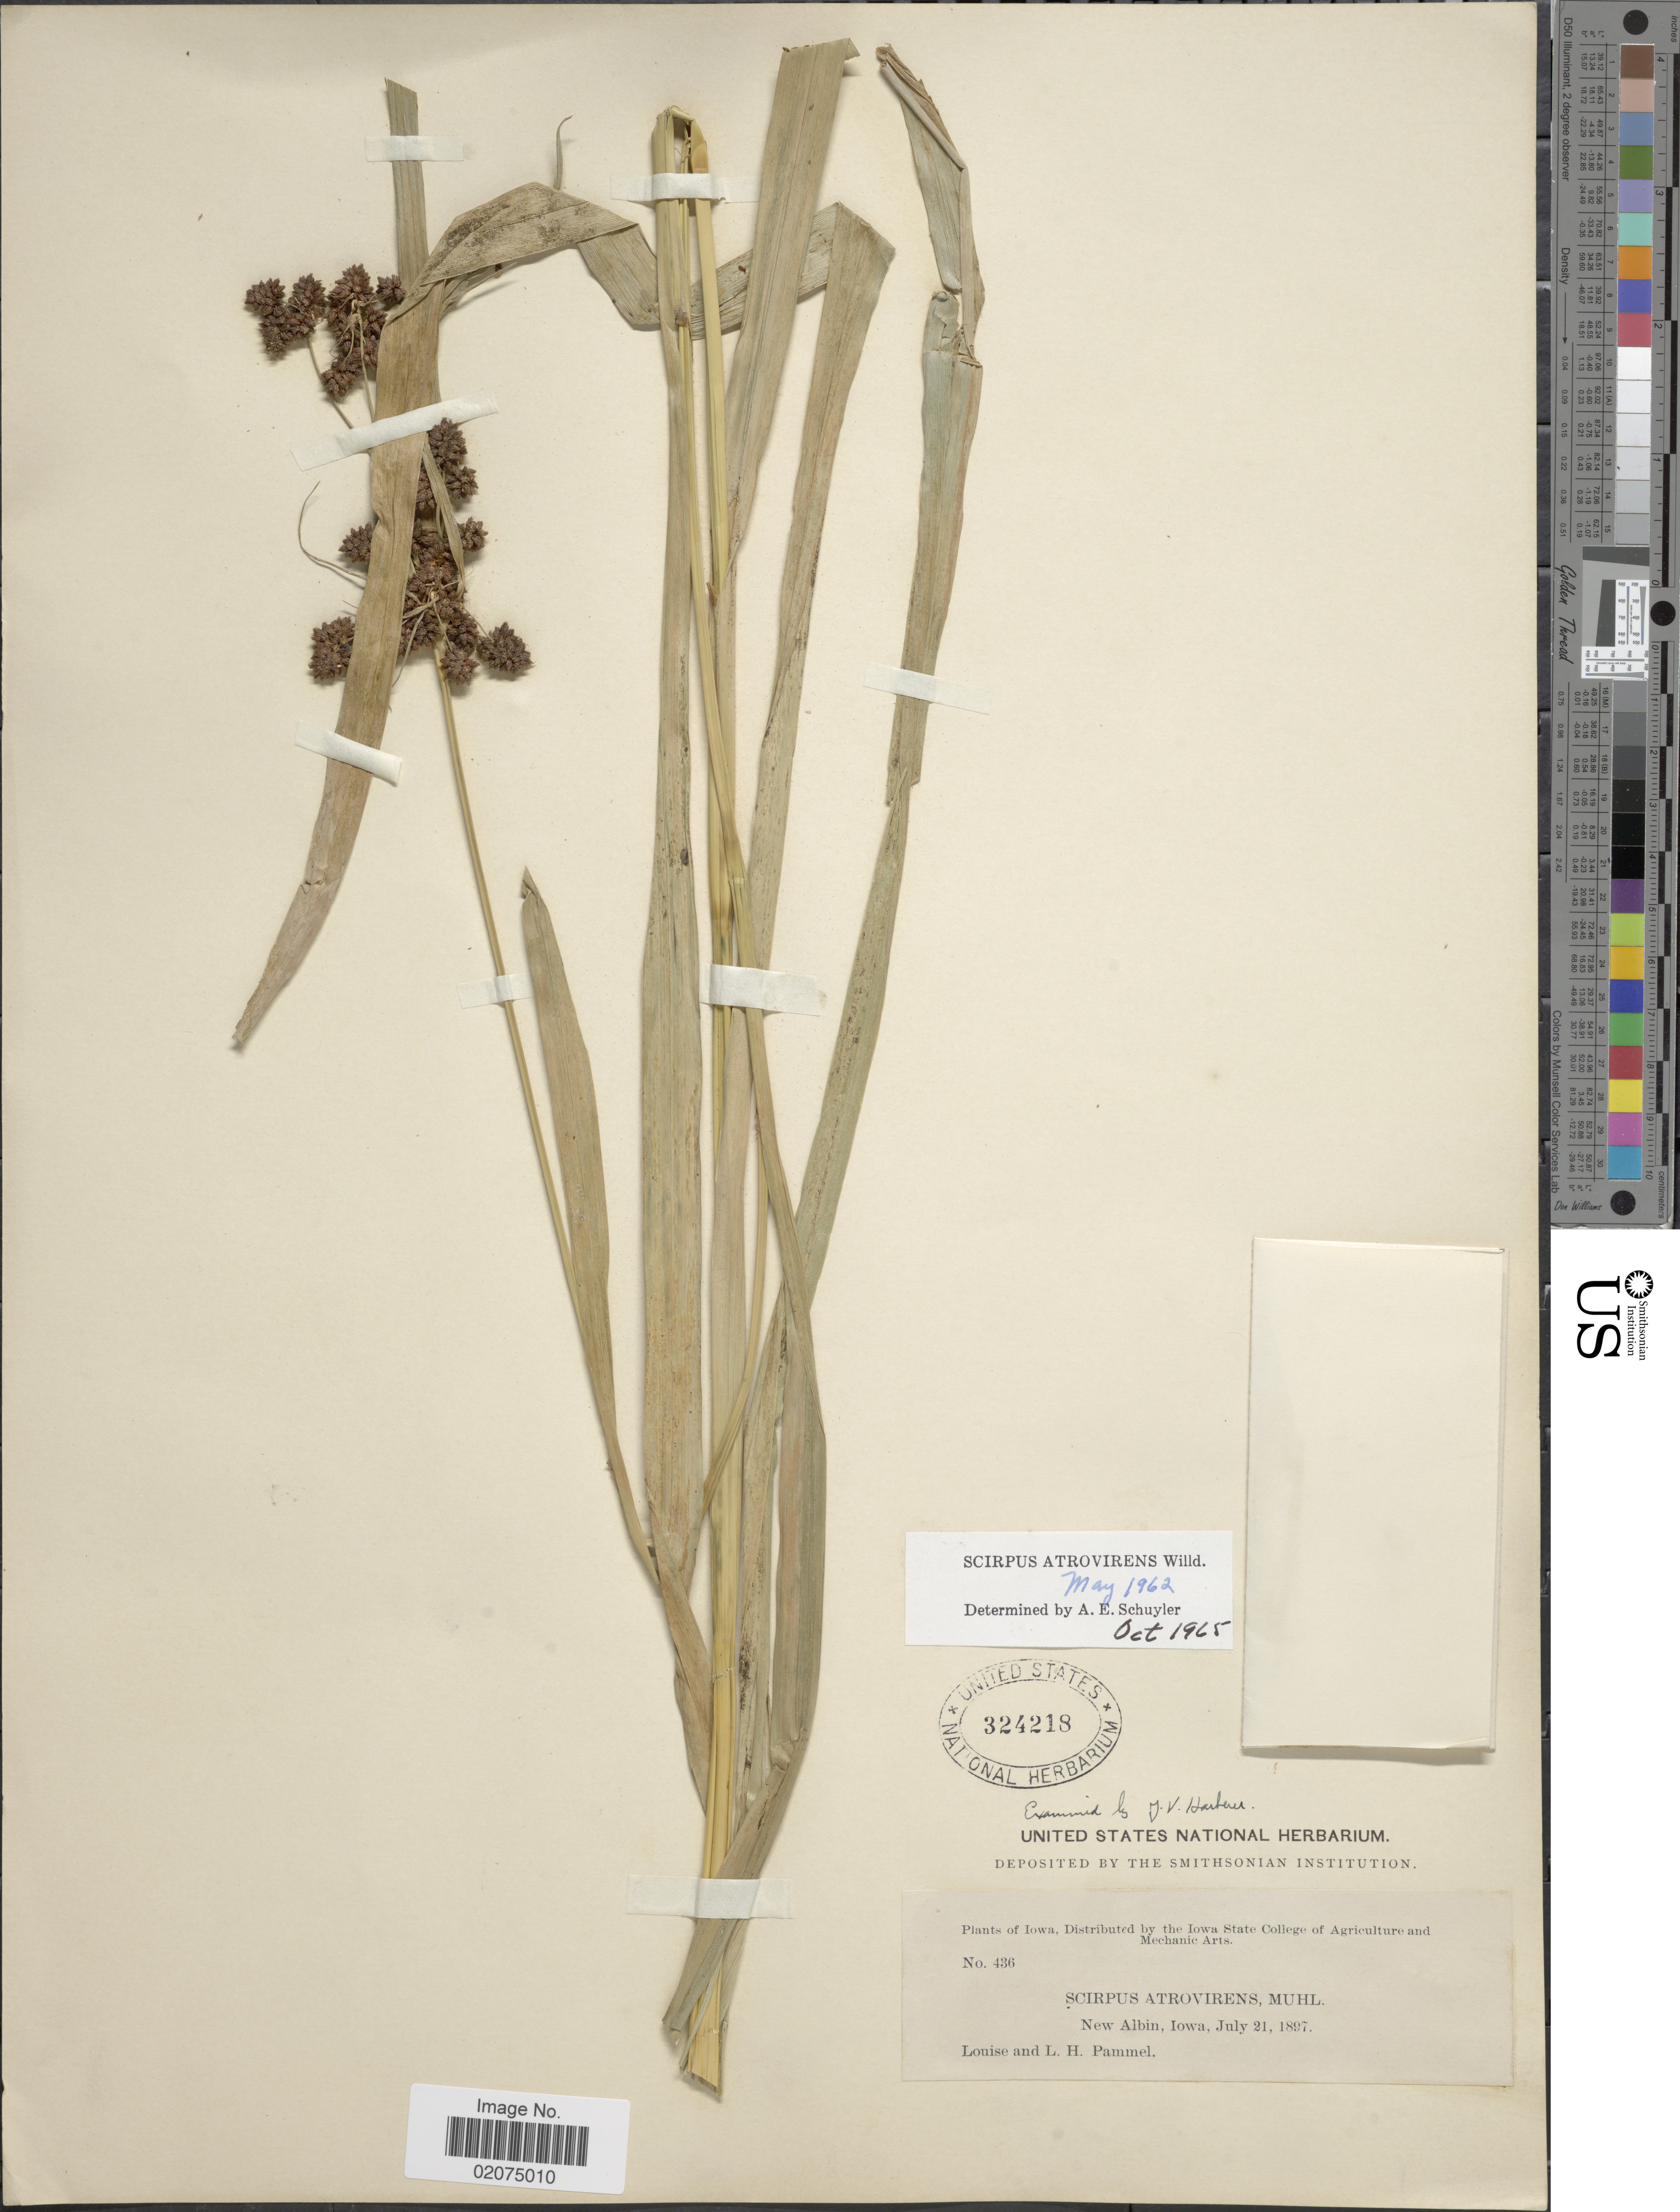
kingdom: Plantae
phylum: Tracheophyta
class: Liliopsida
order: Poales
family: Cyperaceae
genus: Scirpus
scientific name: Scirpus atrovirens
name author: Willd.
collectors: L. Pammel & L. Pammel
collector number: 436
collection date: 1897-07-21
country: United States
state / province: Iowa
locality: New Albin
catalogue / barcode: US 324218